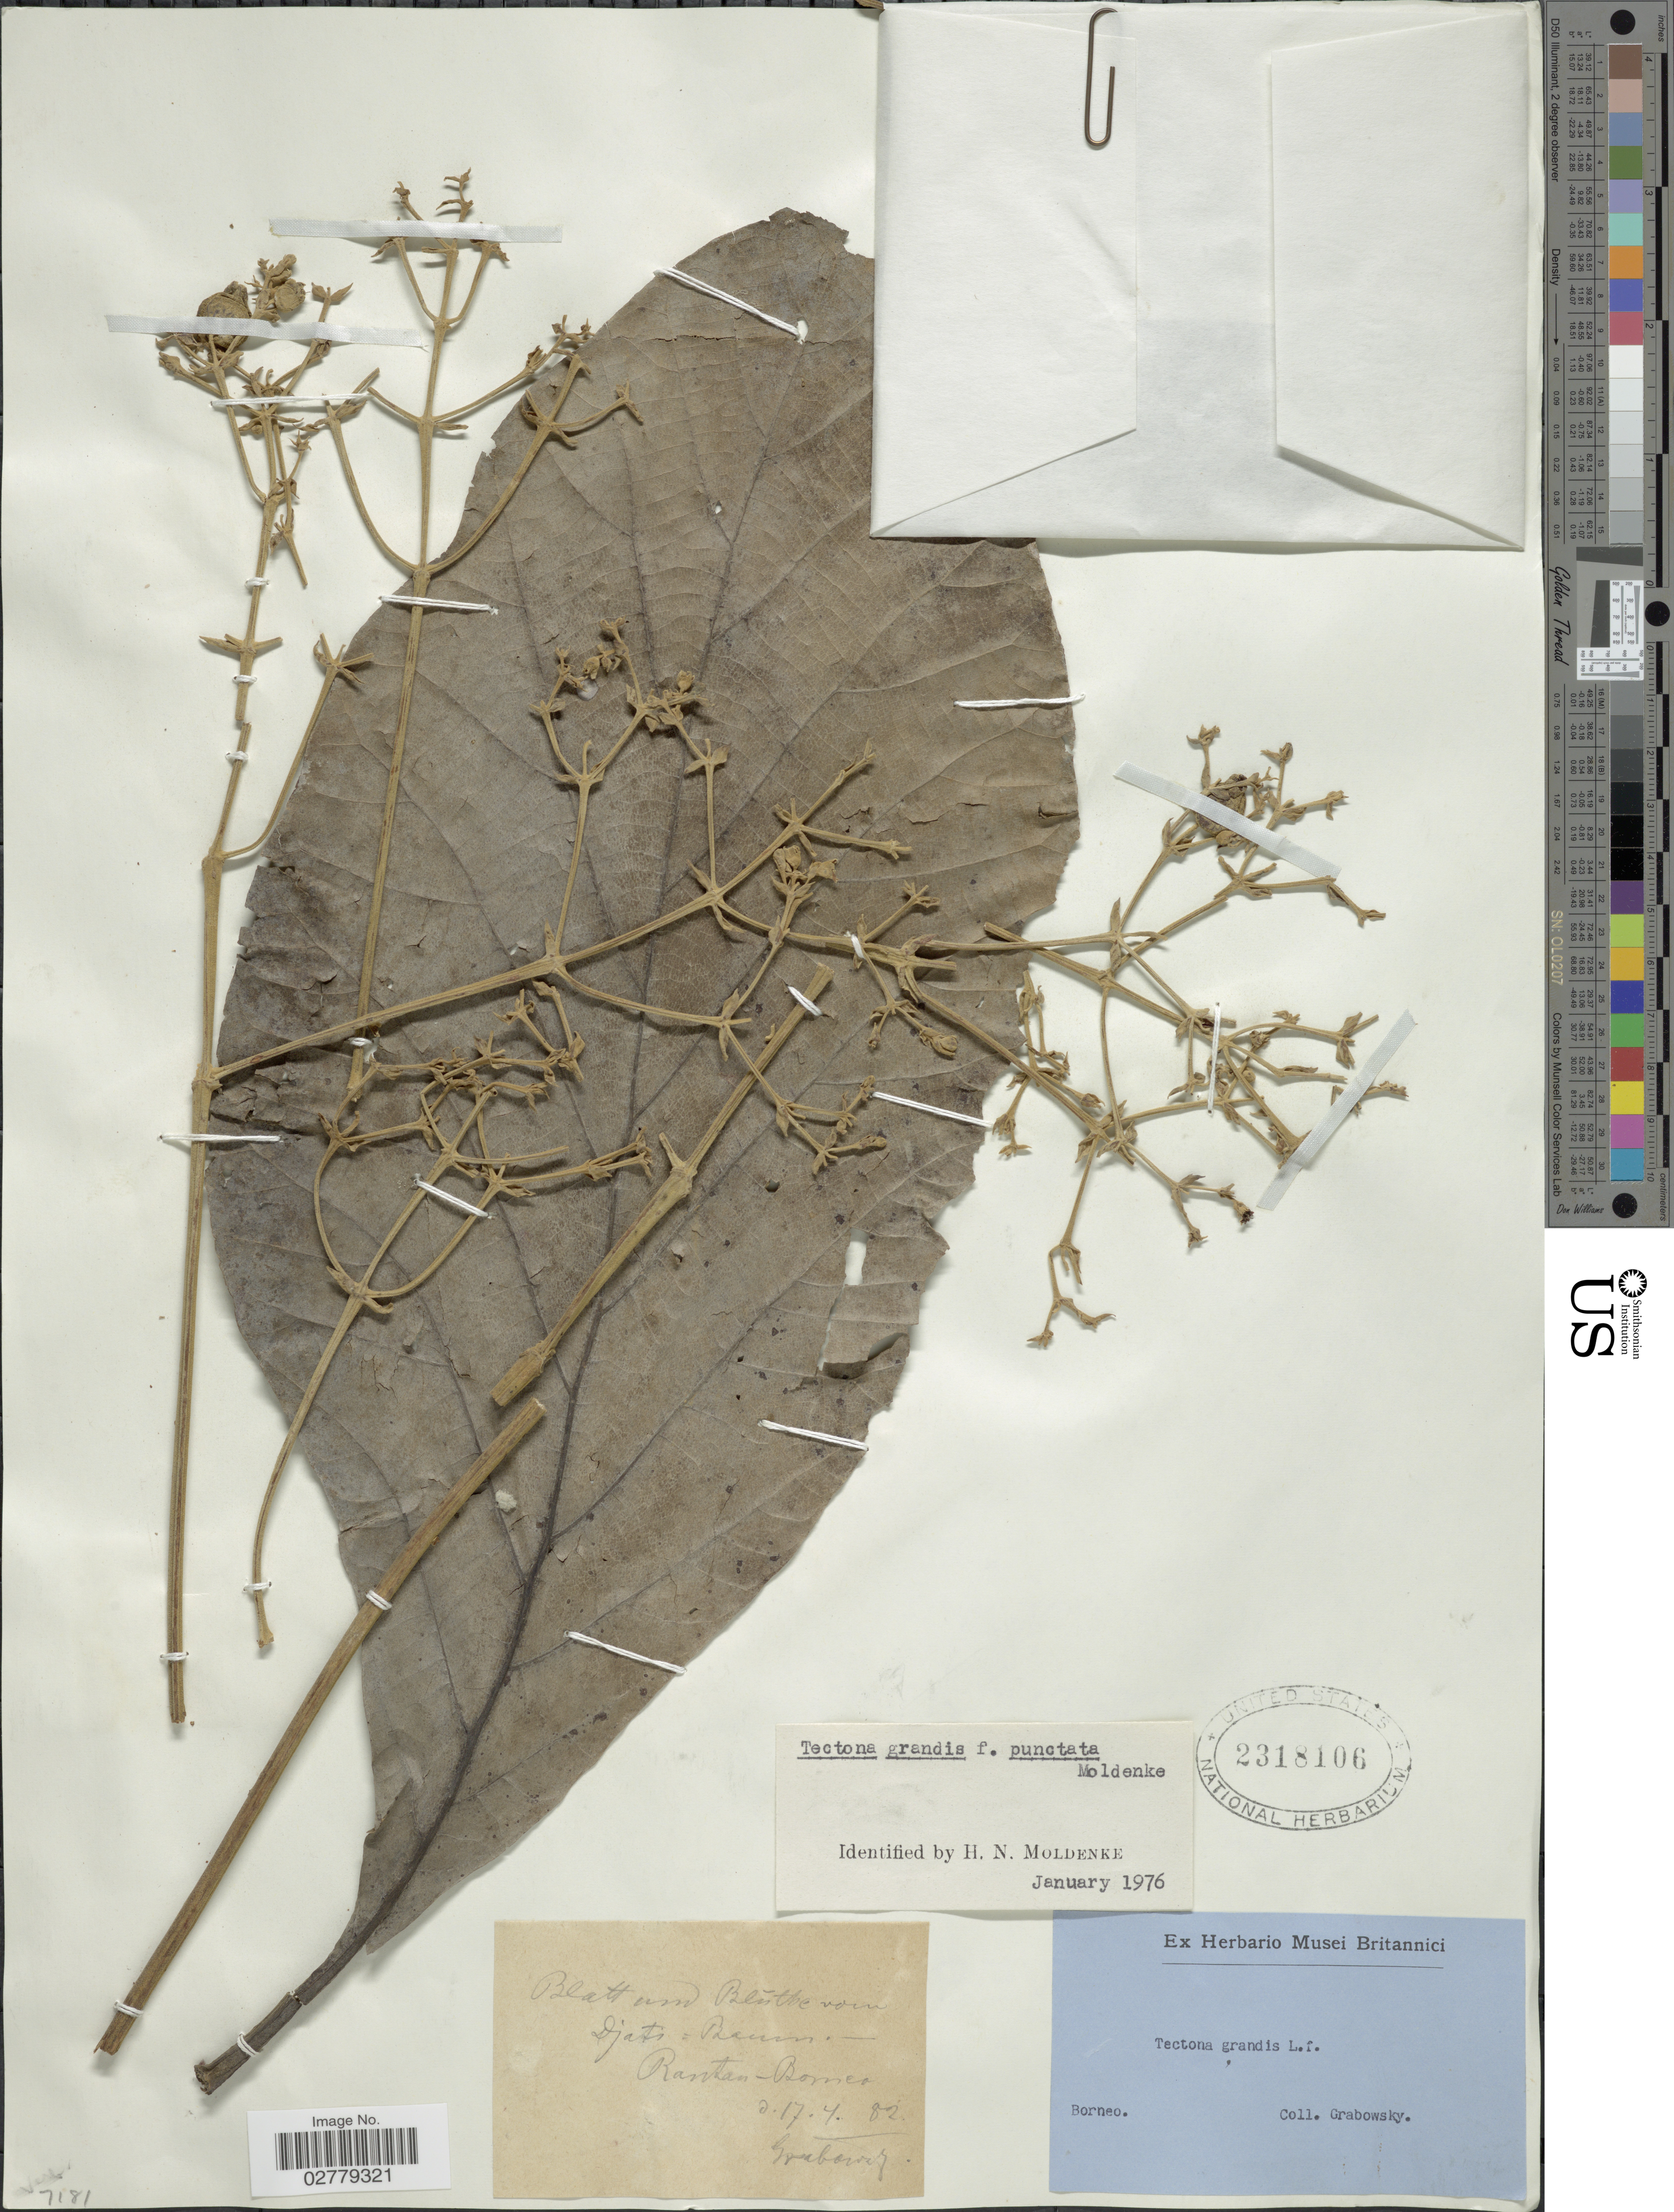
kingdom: Plantae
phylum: Tracheophyta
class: Magnoliopsida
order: Lamiales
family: Lamiaceae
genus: Tectona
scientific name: Tectona grandis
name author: L. f.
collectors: Grabowsky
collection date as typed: Transcribed d/m/y: 17/4/82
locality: Rantan - Borneo.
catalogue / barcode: US 2318106